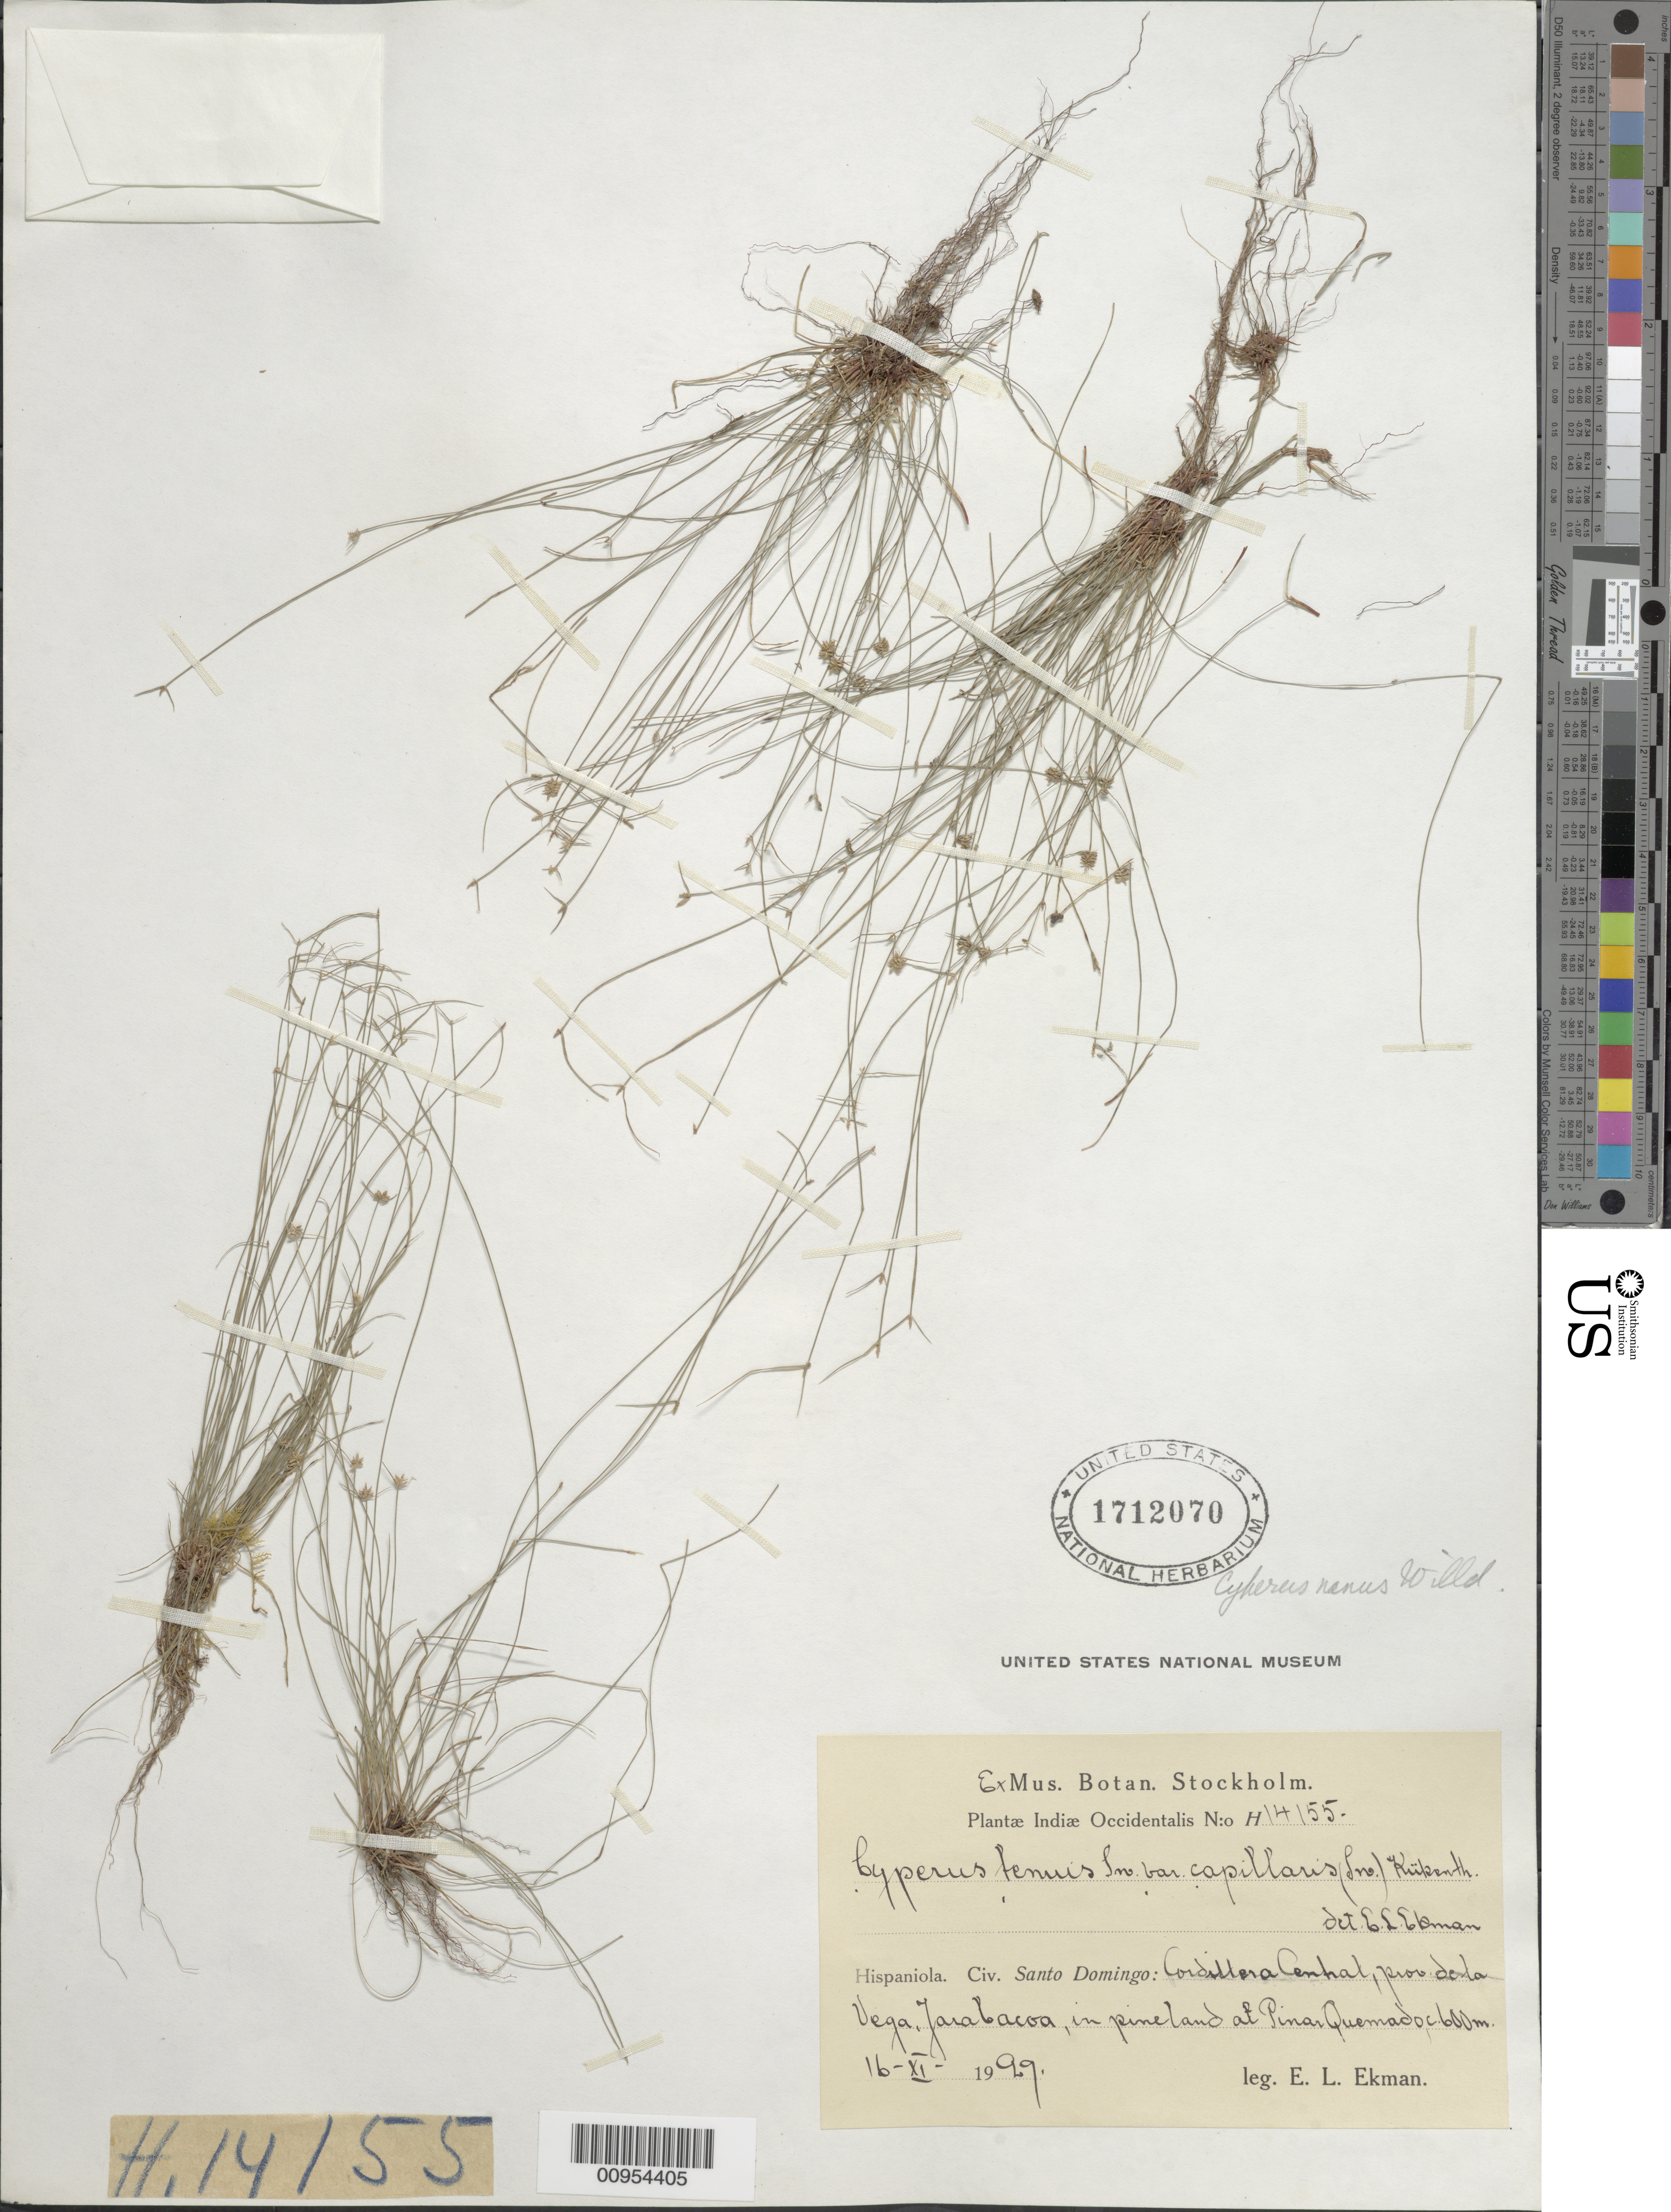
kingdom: Plantae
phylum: Tracheophyta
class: Liliopsida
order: Poales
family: Cyperaceae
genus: Cyperus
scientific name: Cyperus nanus var. nanus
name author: Willd.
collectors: E. L. Ekman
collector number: H 14155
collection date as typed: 16 Nov 1929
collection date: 1929-11-16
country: Dominican Republic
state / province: La Vega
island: Hispaniola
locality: Cordillera Central, Jarabacoa, in pineland at Pinar Quemado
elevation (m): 600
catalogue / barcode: US 1712070